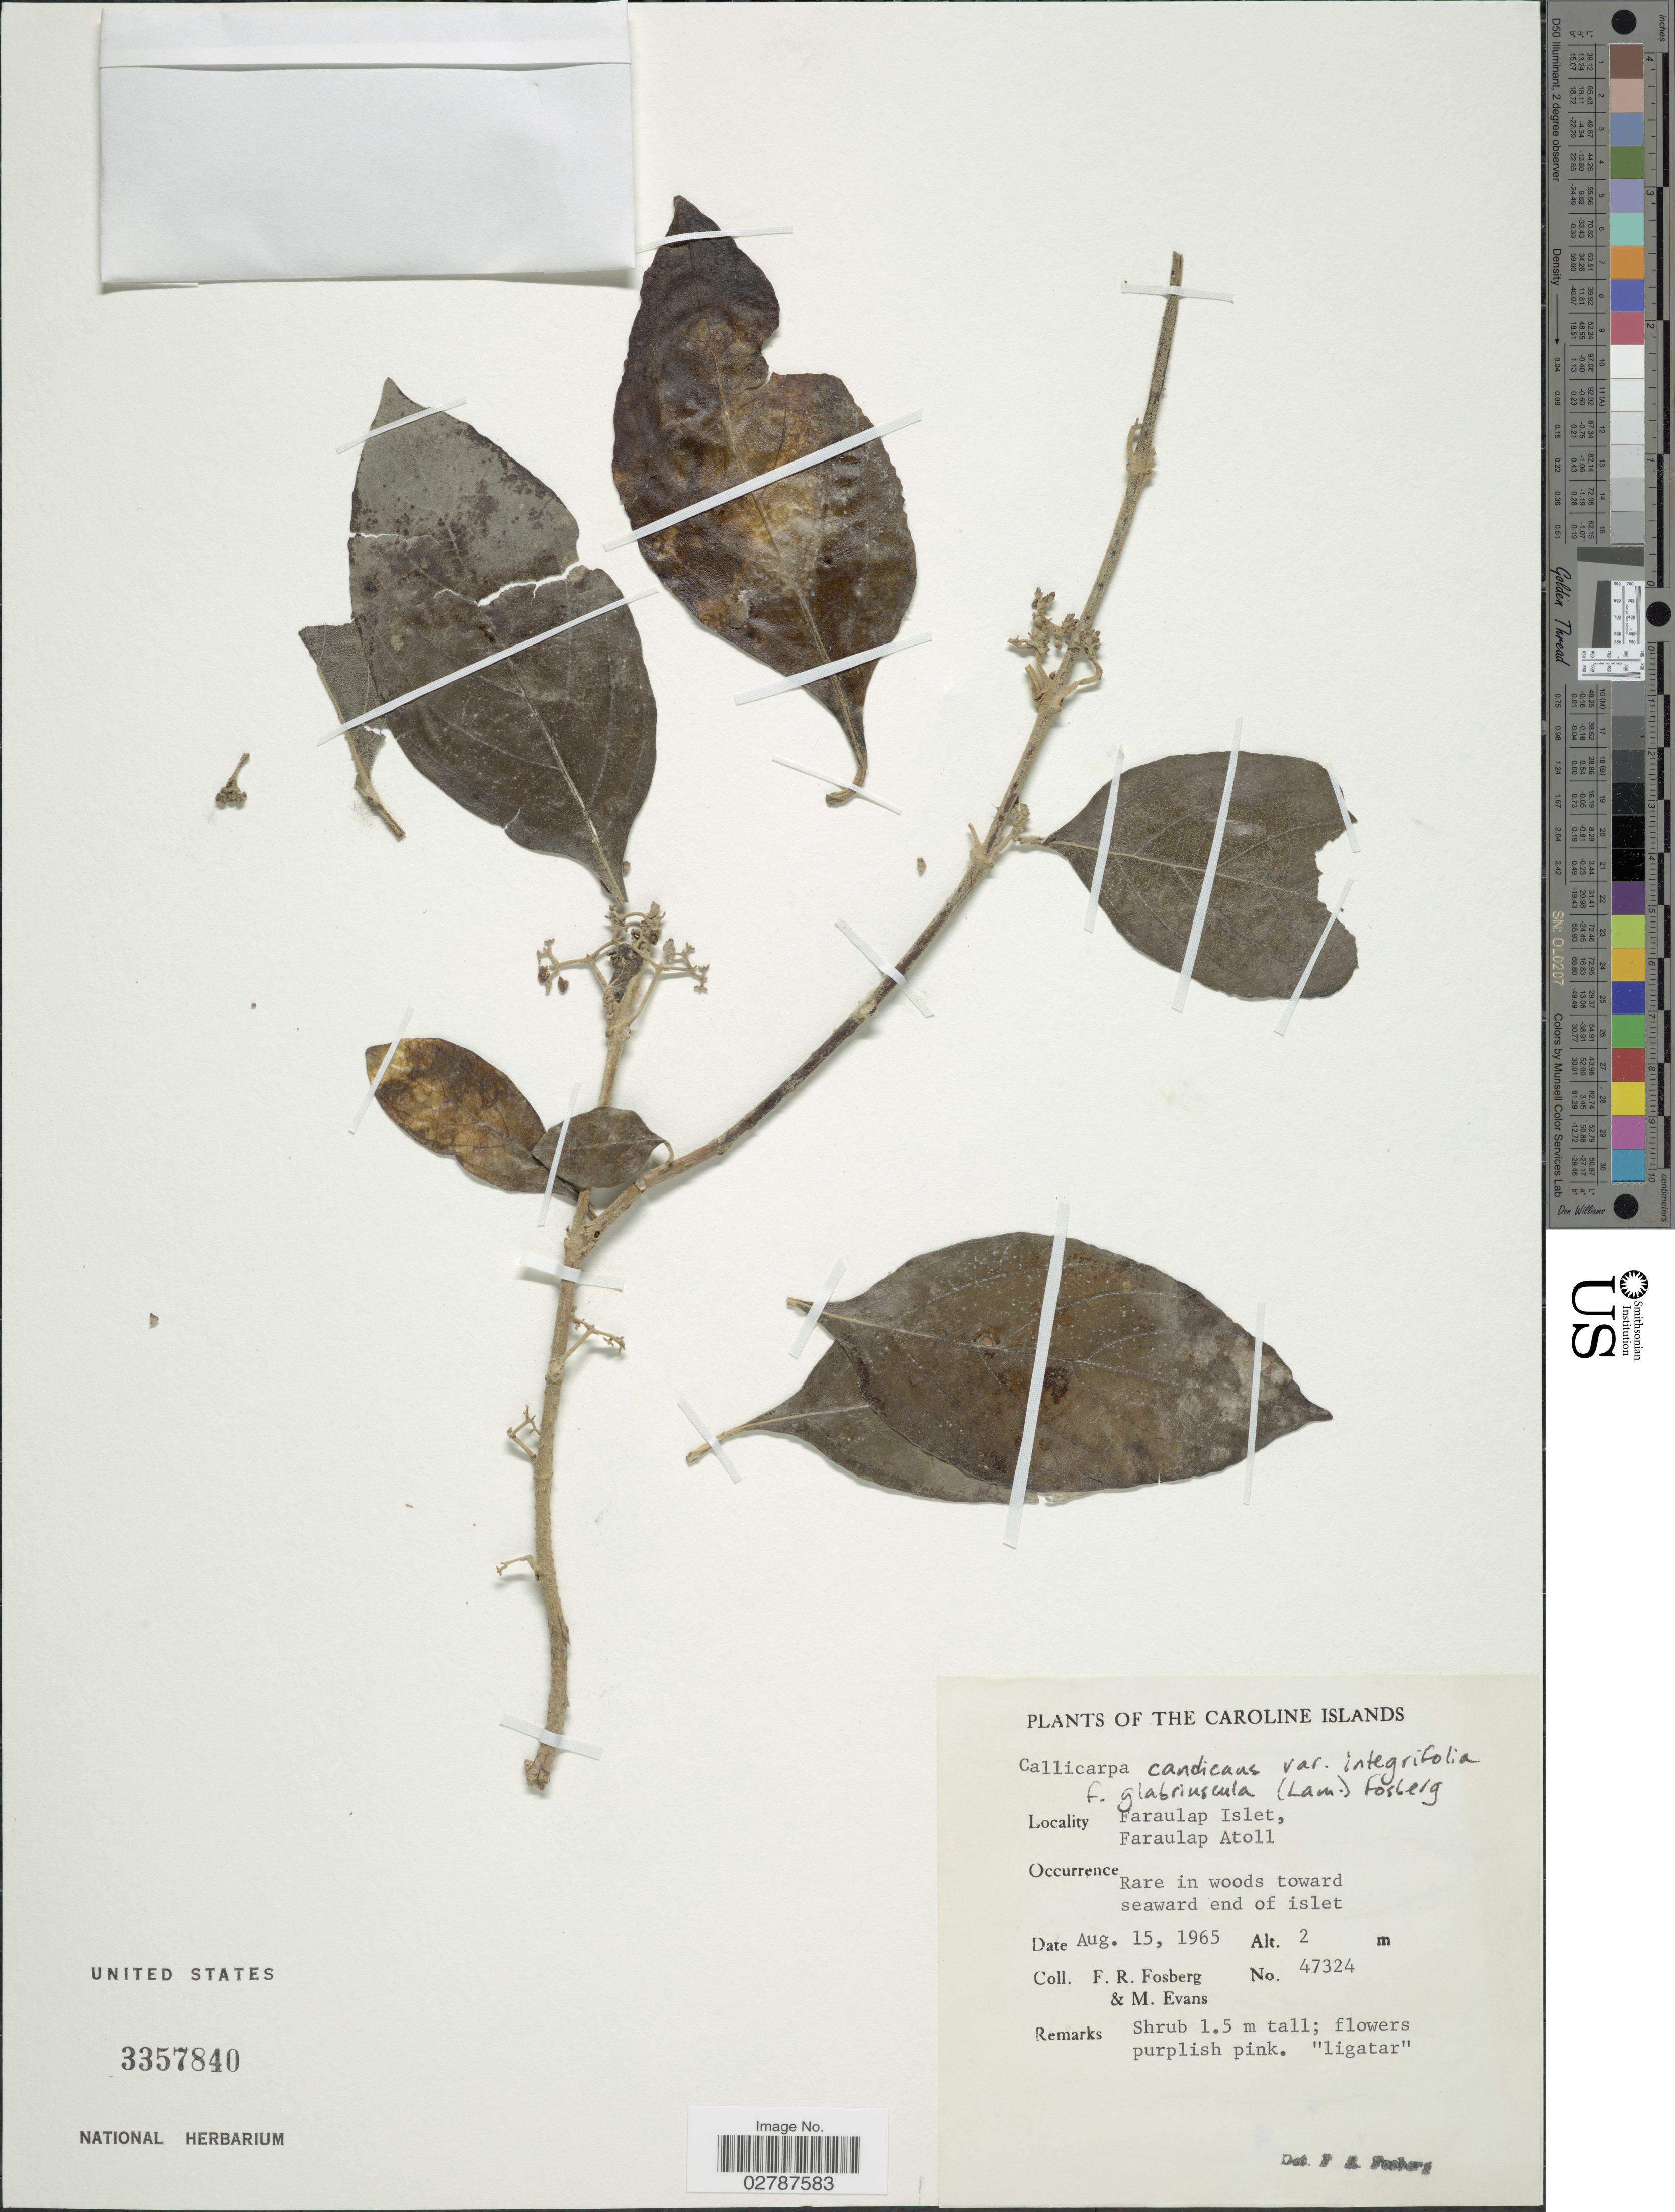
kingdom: Plantae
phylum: Tracheophyta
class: Magnoliopsida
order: Lamiales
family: Lamiaceae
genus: Callicarpa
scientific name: Callicarpa candicans var. integrifolia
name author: (Lam.) Fosberg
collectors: F. R. Fosberg & M. Evans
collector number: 47324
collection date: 1965-08-15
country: Micronesia, Federated States of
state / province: Yap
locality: The Caroline Islands. Faraulap Islet, Faraulap Atoll.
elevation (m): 2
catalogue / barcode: US 3357840